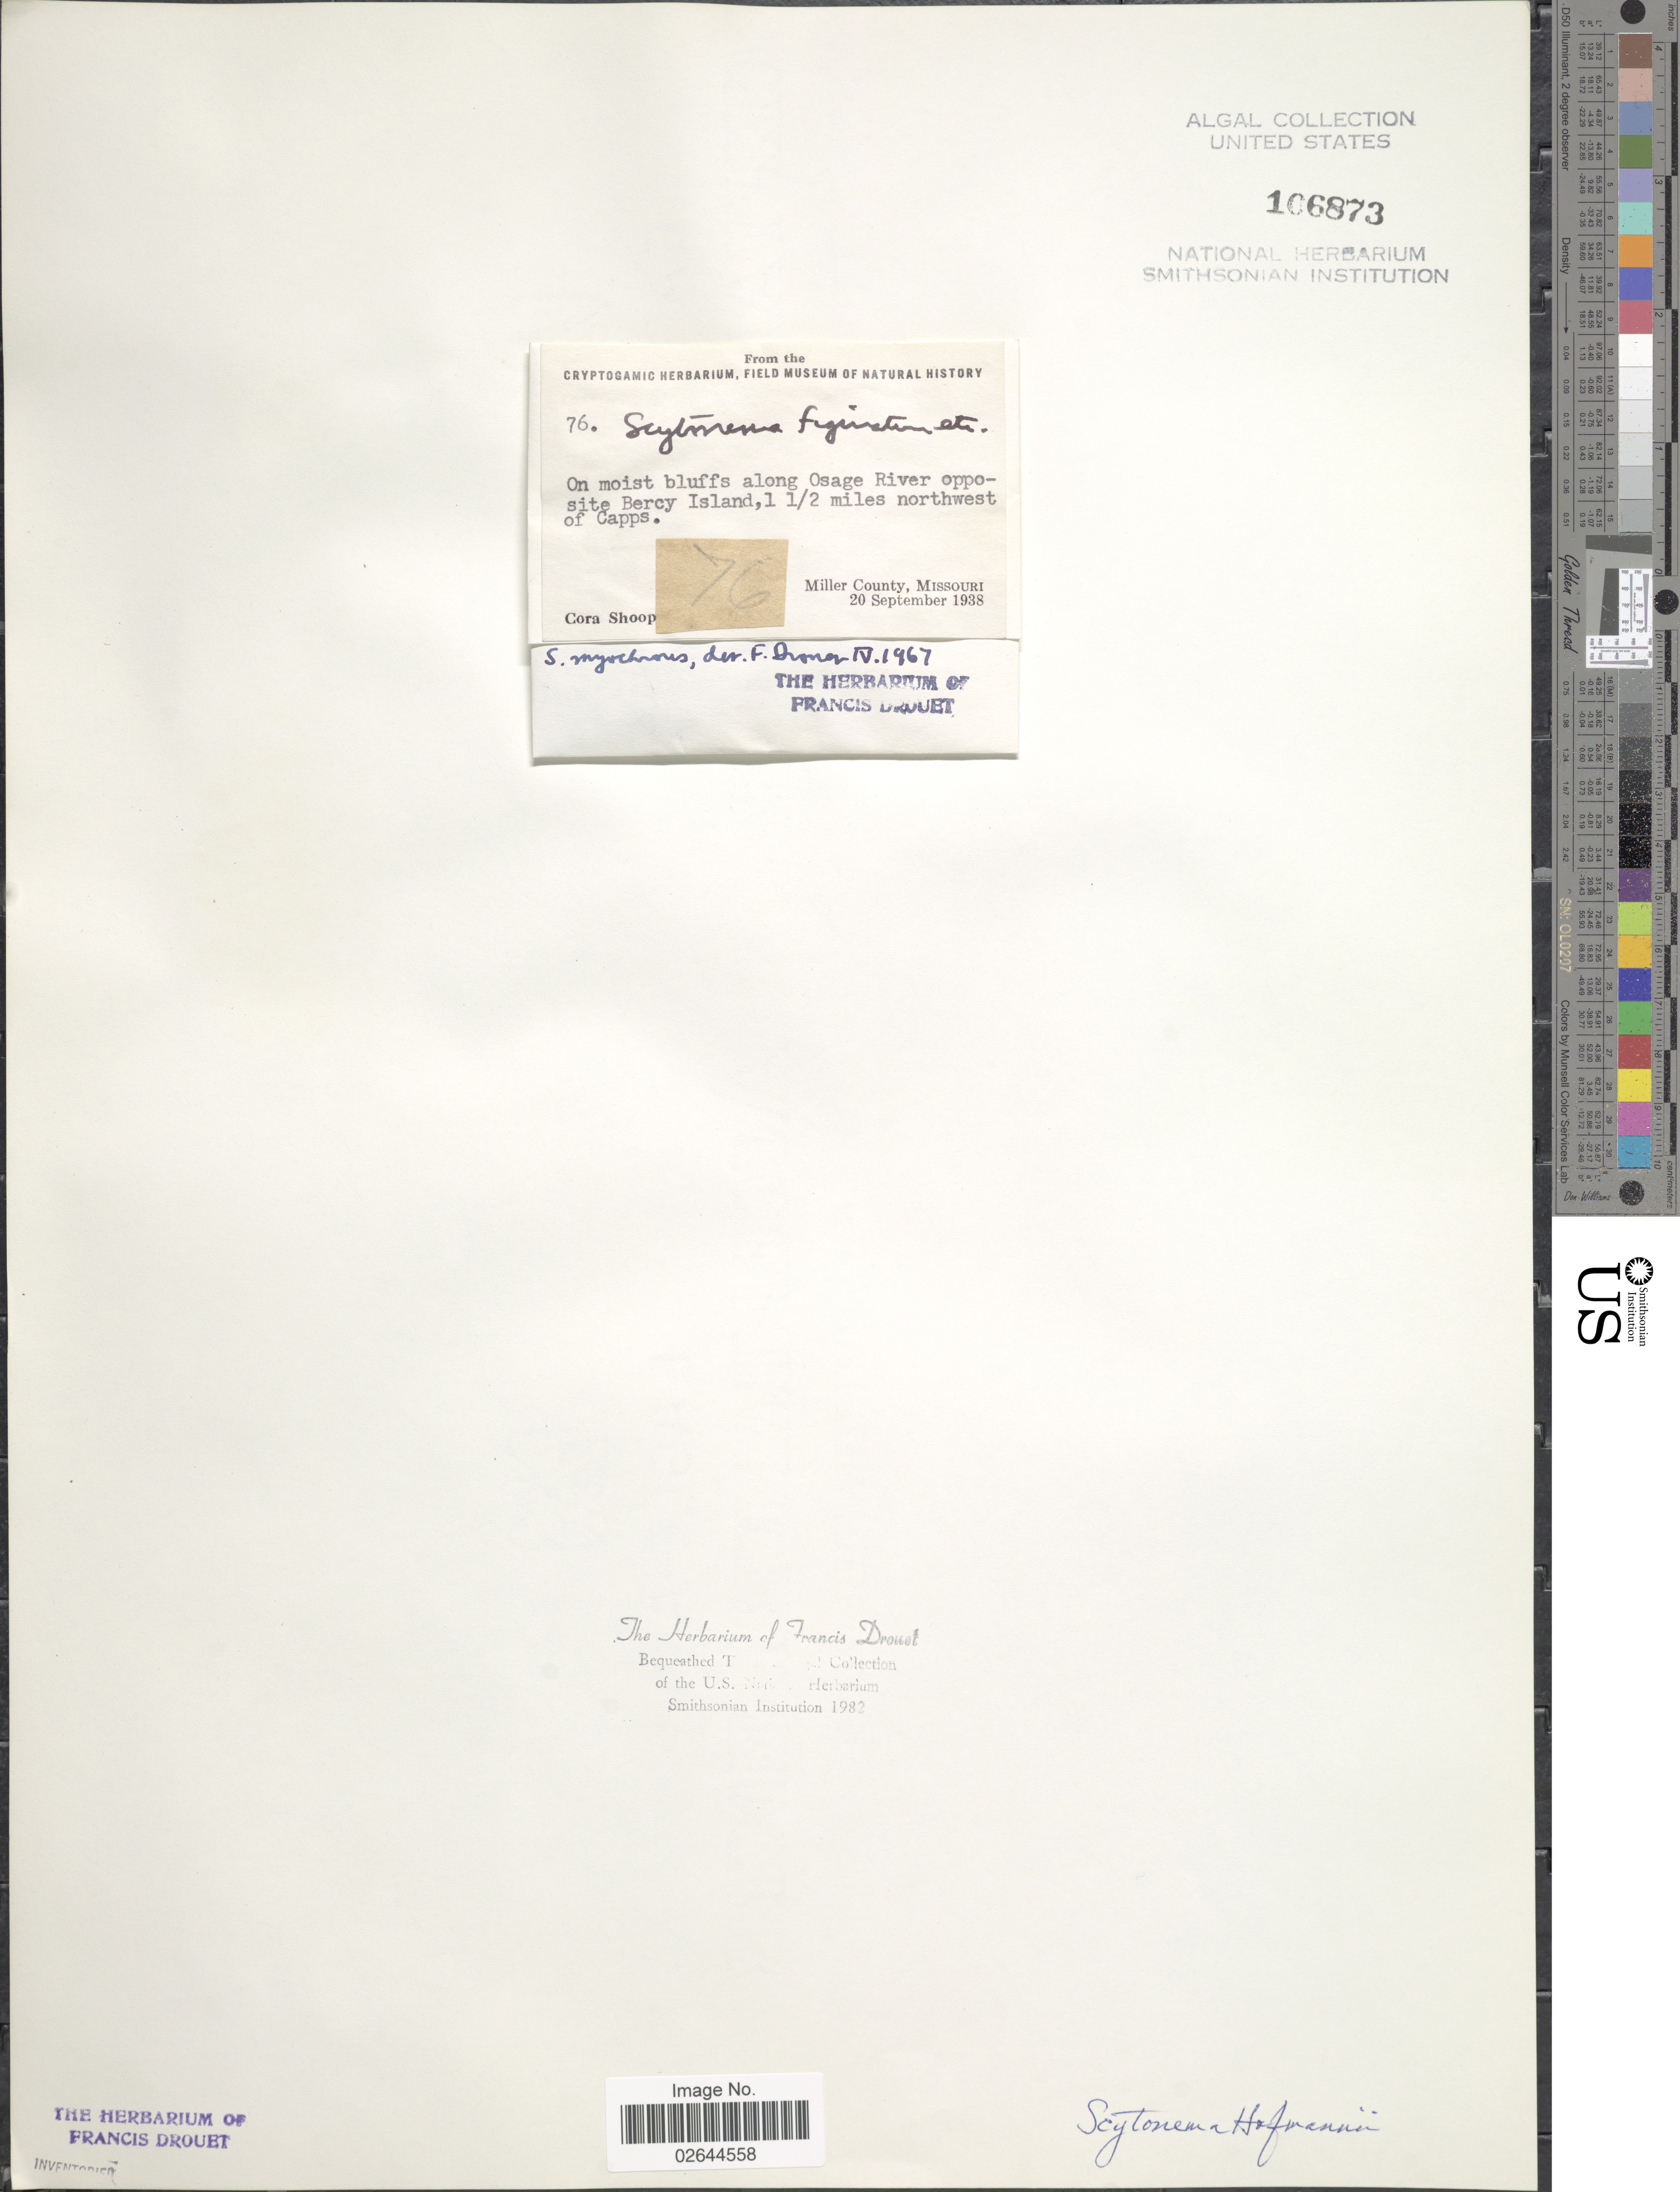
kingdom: Bacteria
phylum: Cyanobacteria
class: Cyanobacteriia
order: Cyanobacteriales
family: Scytonemataceae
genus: Scytonema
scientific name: Scytonema hofmannii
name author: C. Agardh ex Bornet & Flahault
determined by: Drouet, F. E.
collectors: C. Shoop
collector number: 76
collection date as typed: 20 Sep 1938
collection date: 1938-09-20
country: United States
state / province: Missouri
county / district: Miller County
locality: Osage River, northwest of Capps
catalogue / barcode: US 106873